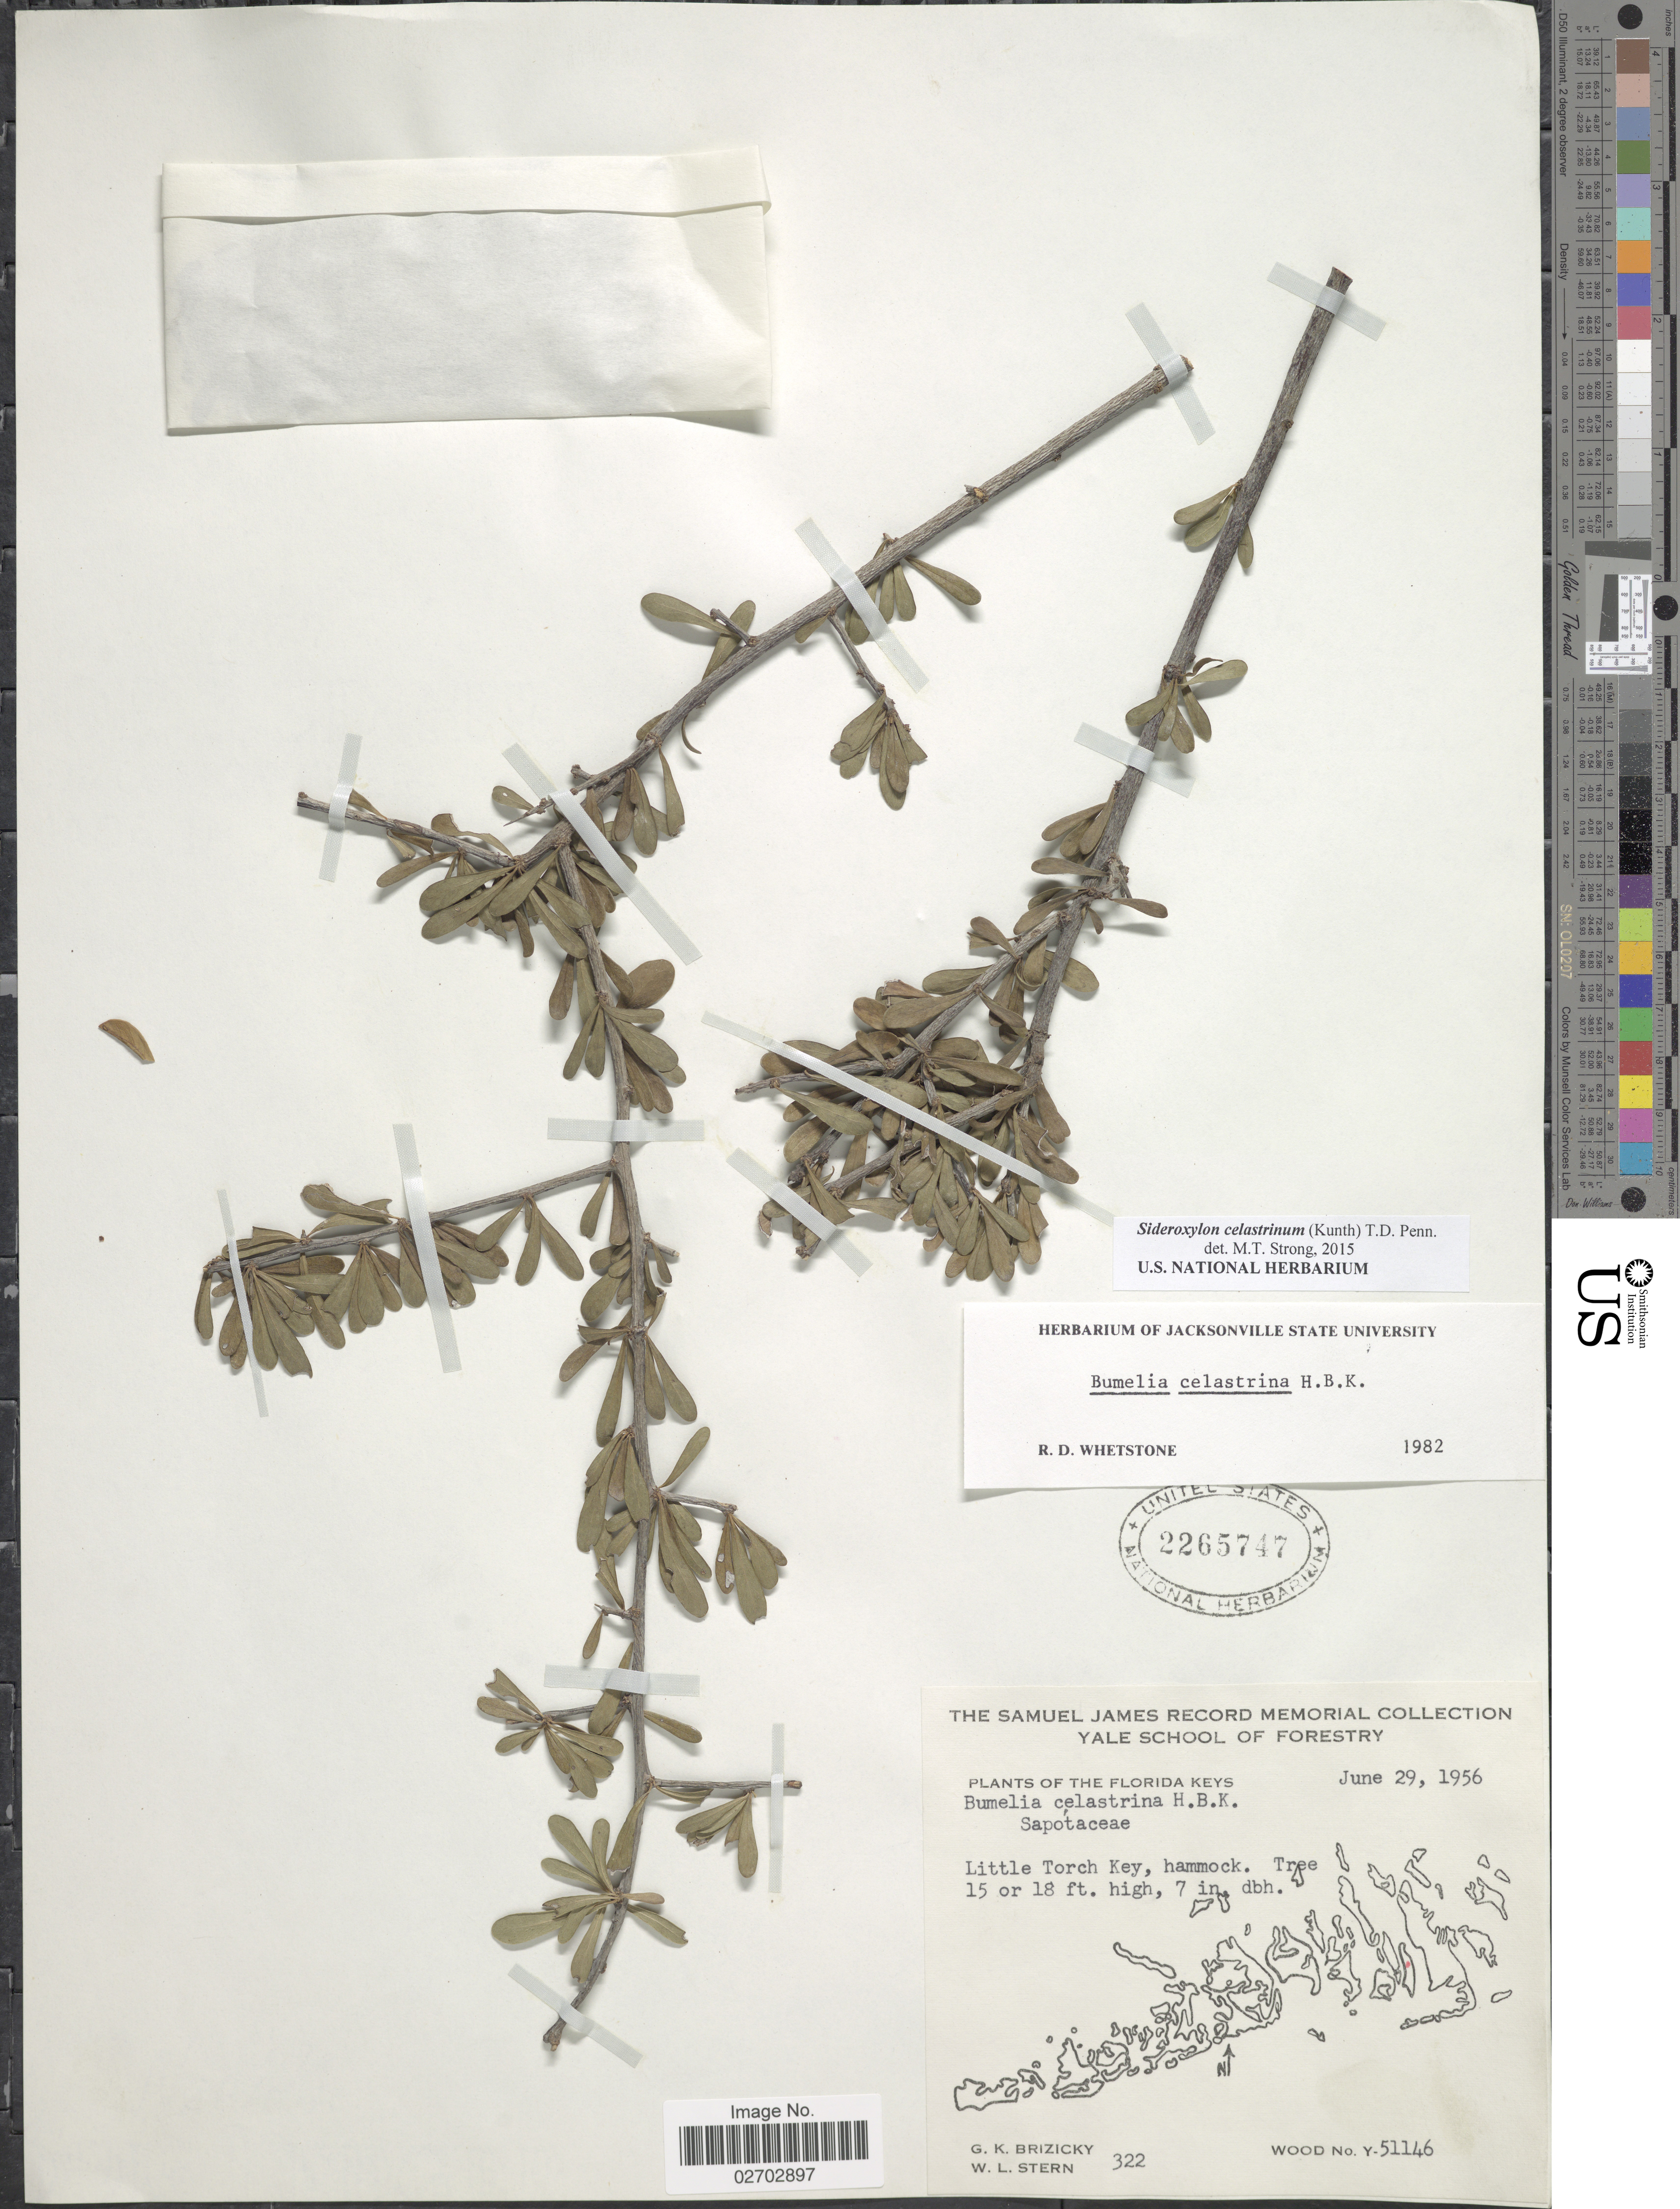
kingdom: Plantae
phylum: Tracheophyta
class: Magnoliopsida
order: Ericales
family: Sapotaceae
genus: Sideroxylon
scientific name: Sideroxylon celastrinum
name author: (Kunth) T.D. Penn.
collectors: G. K. Brizicky & W. L. Stern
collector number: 322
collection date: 1956-06-29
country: United States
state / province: Florida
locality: Florida Keys. Little Torch Key, hammock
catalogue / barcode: US 2265747